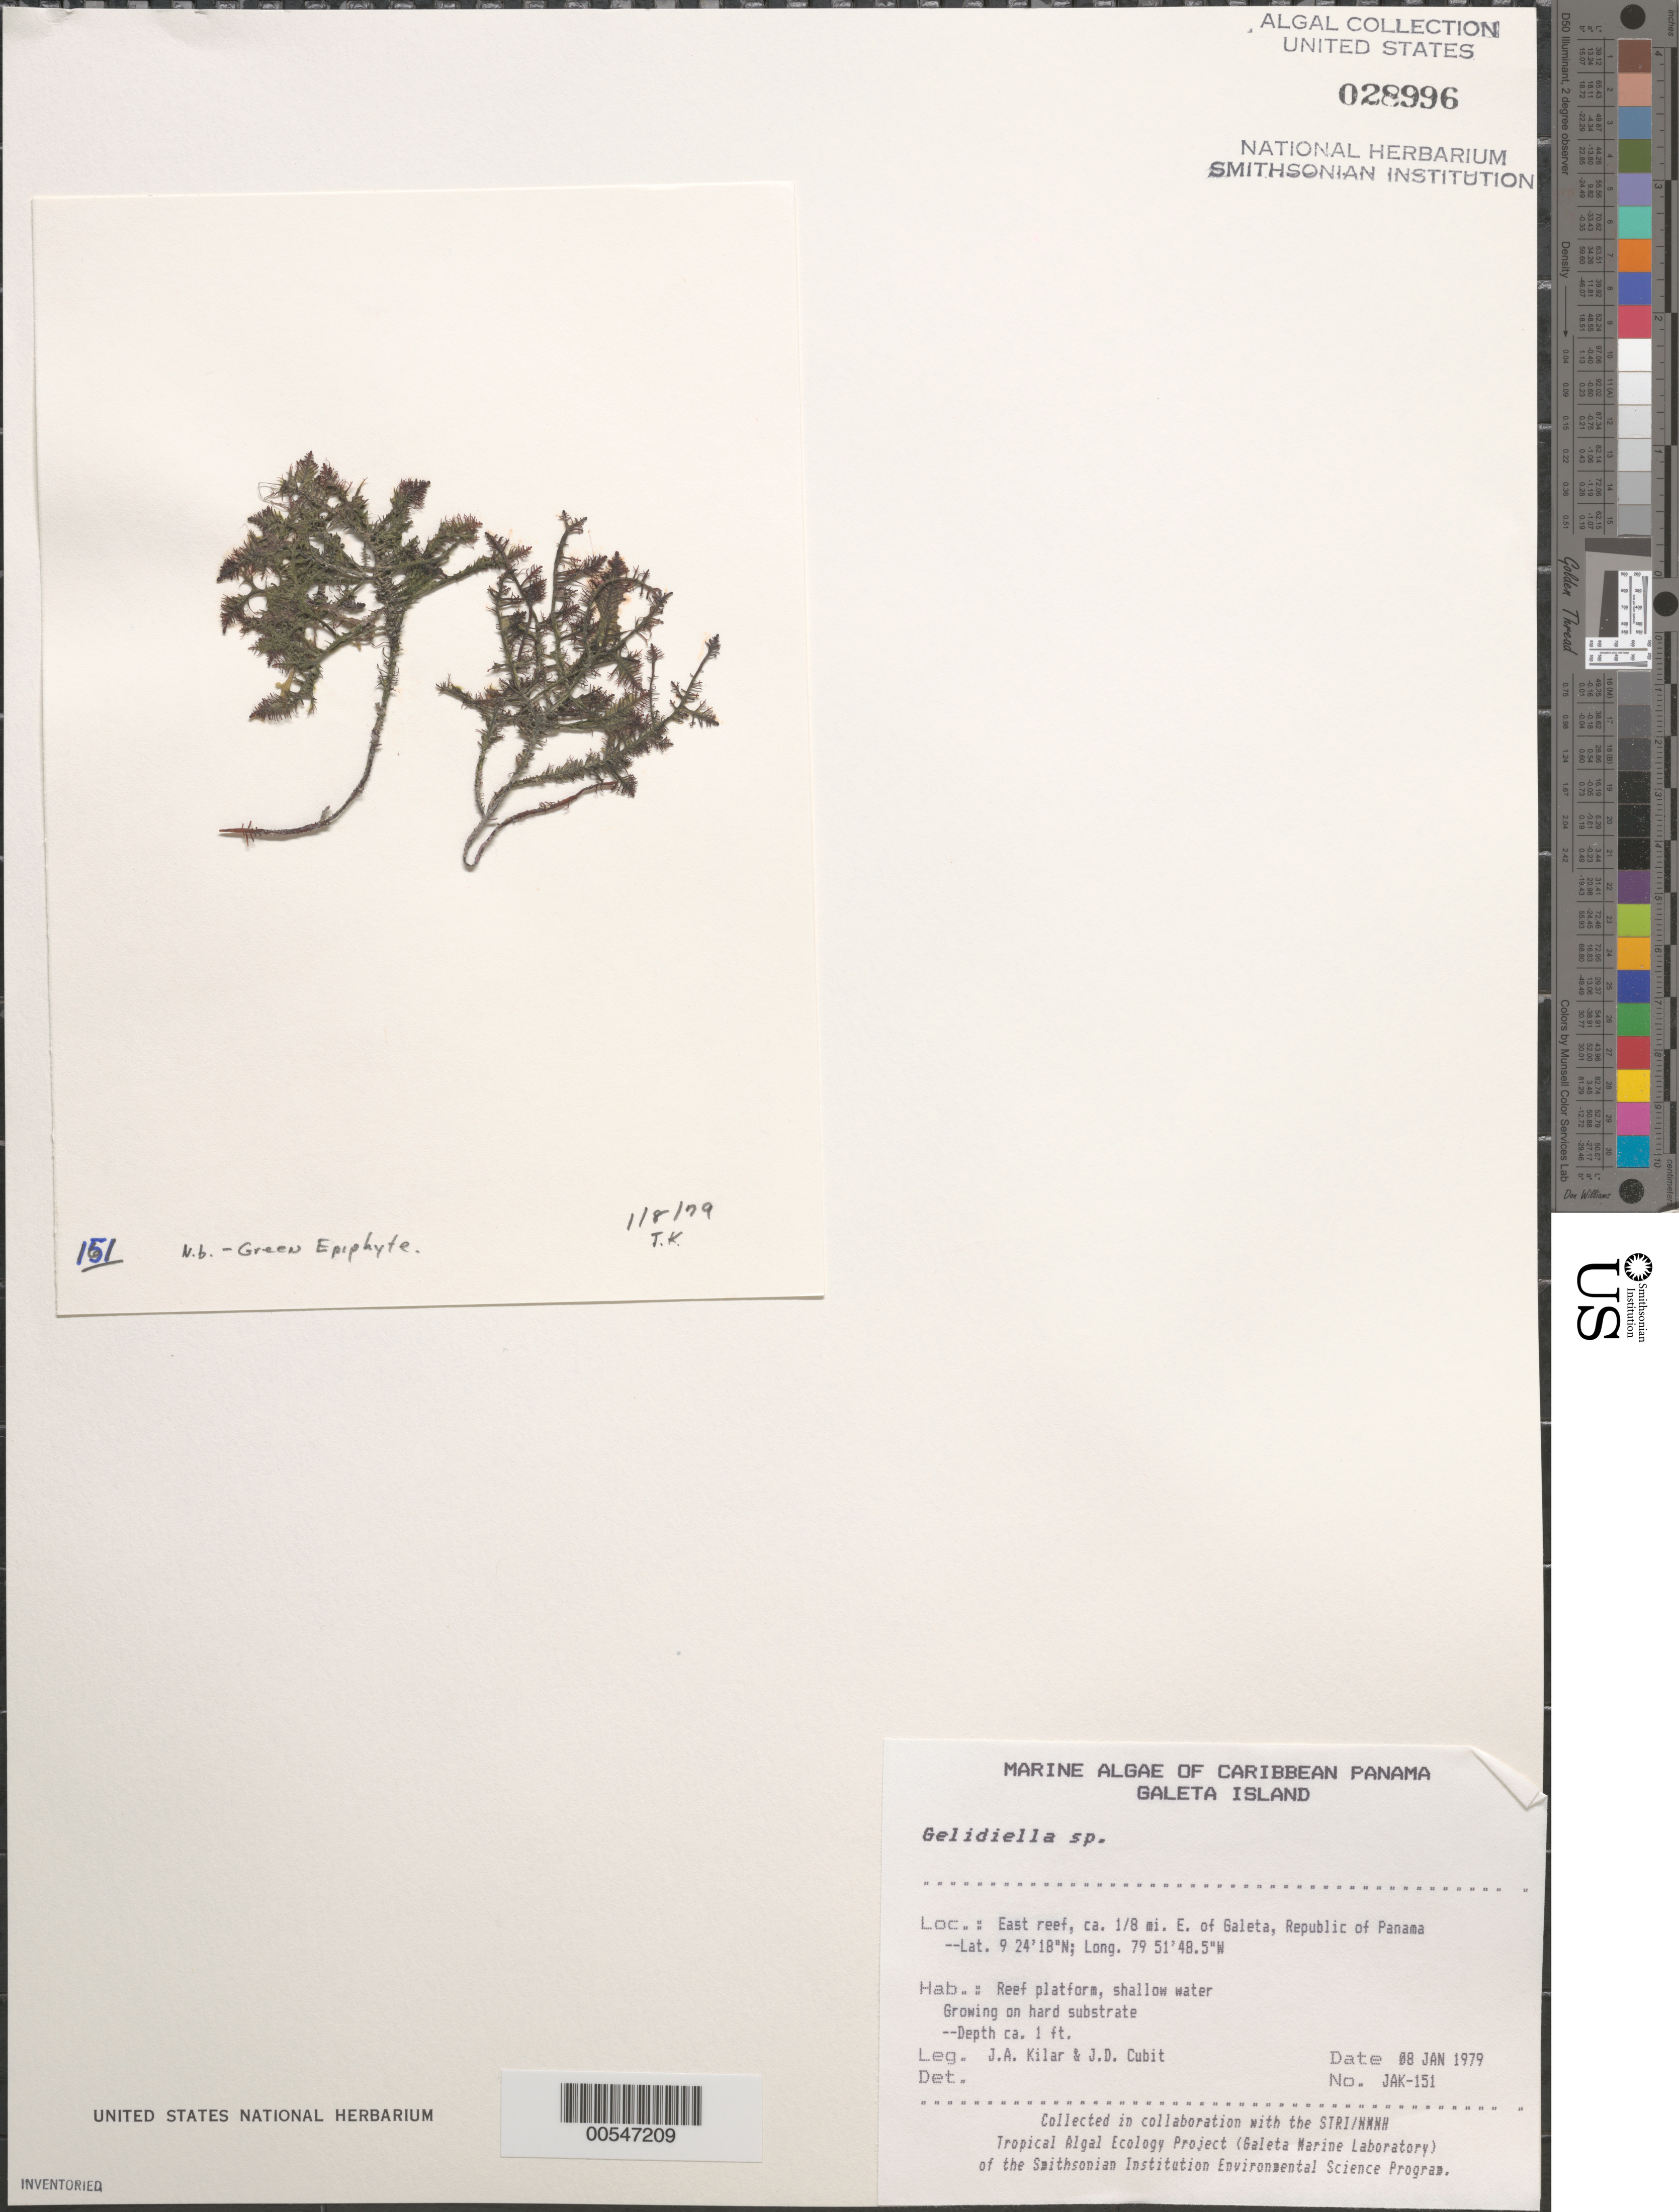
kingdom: Plantae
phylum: Rhodophyta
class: Florideophyceae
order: Gelidiales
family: Gelidiellaceae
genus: Gelidiella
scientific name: Gelidiella sp.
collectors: J. A. Kilar & J. Cubit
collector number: JAK-151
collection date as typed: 08 Jan 1979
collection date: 1979-01-08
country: Panama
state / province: Colón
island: Galeta Island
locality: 1/8th mile east of Galeta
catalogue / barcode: US 28996